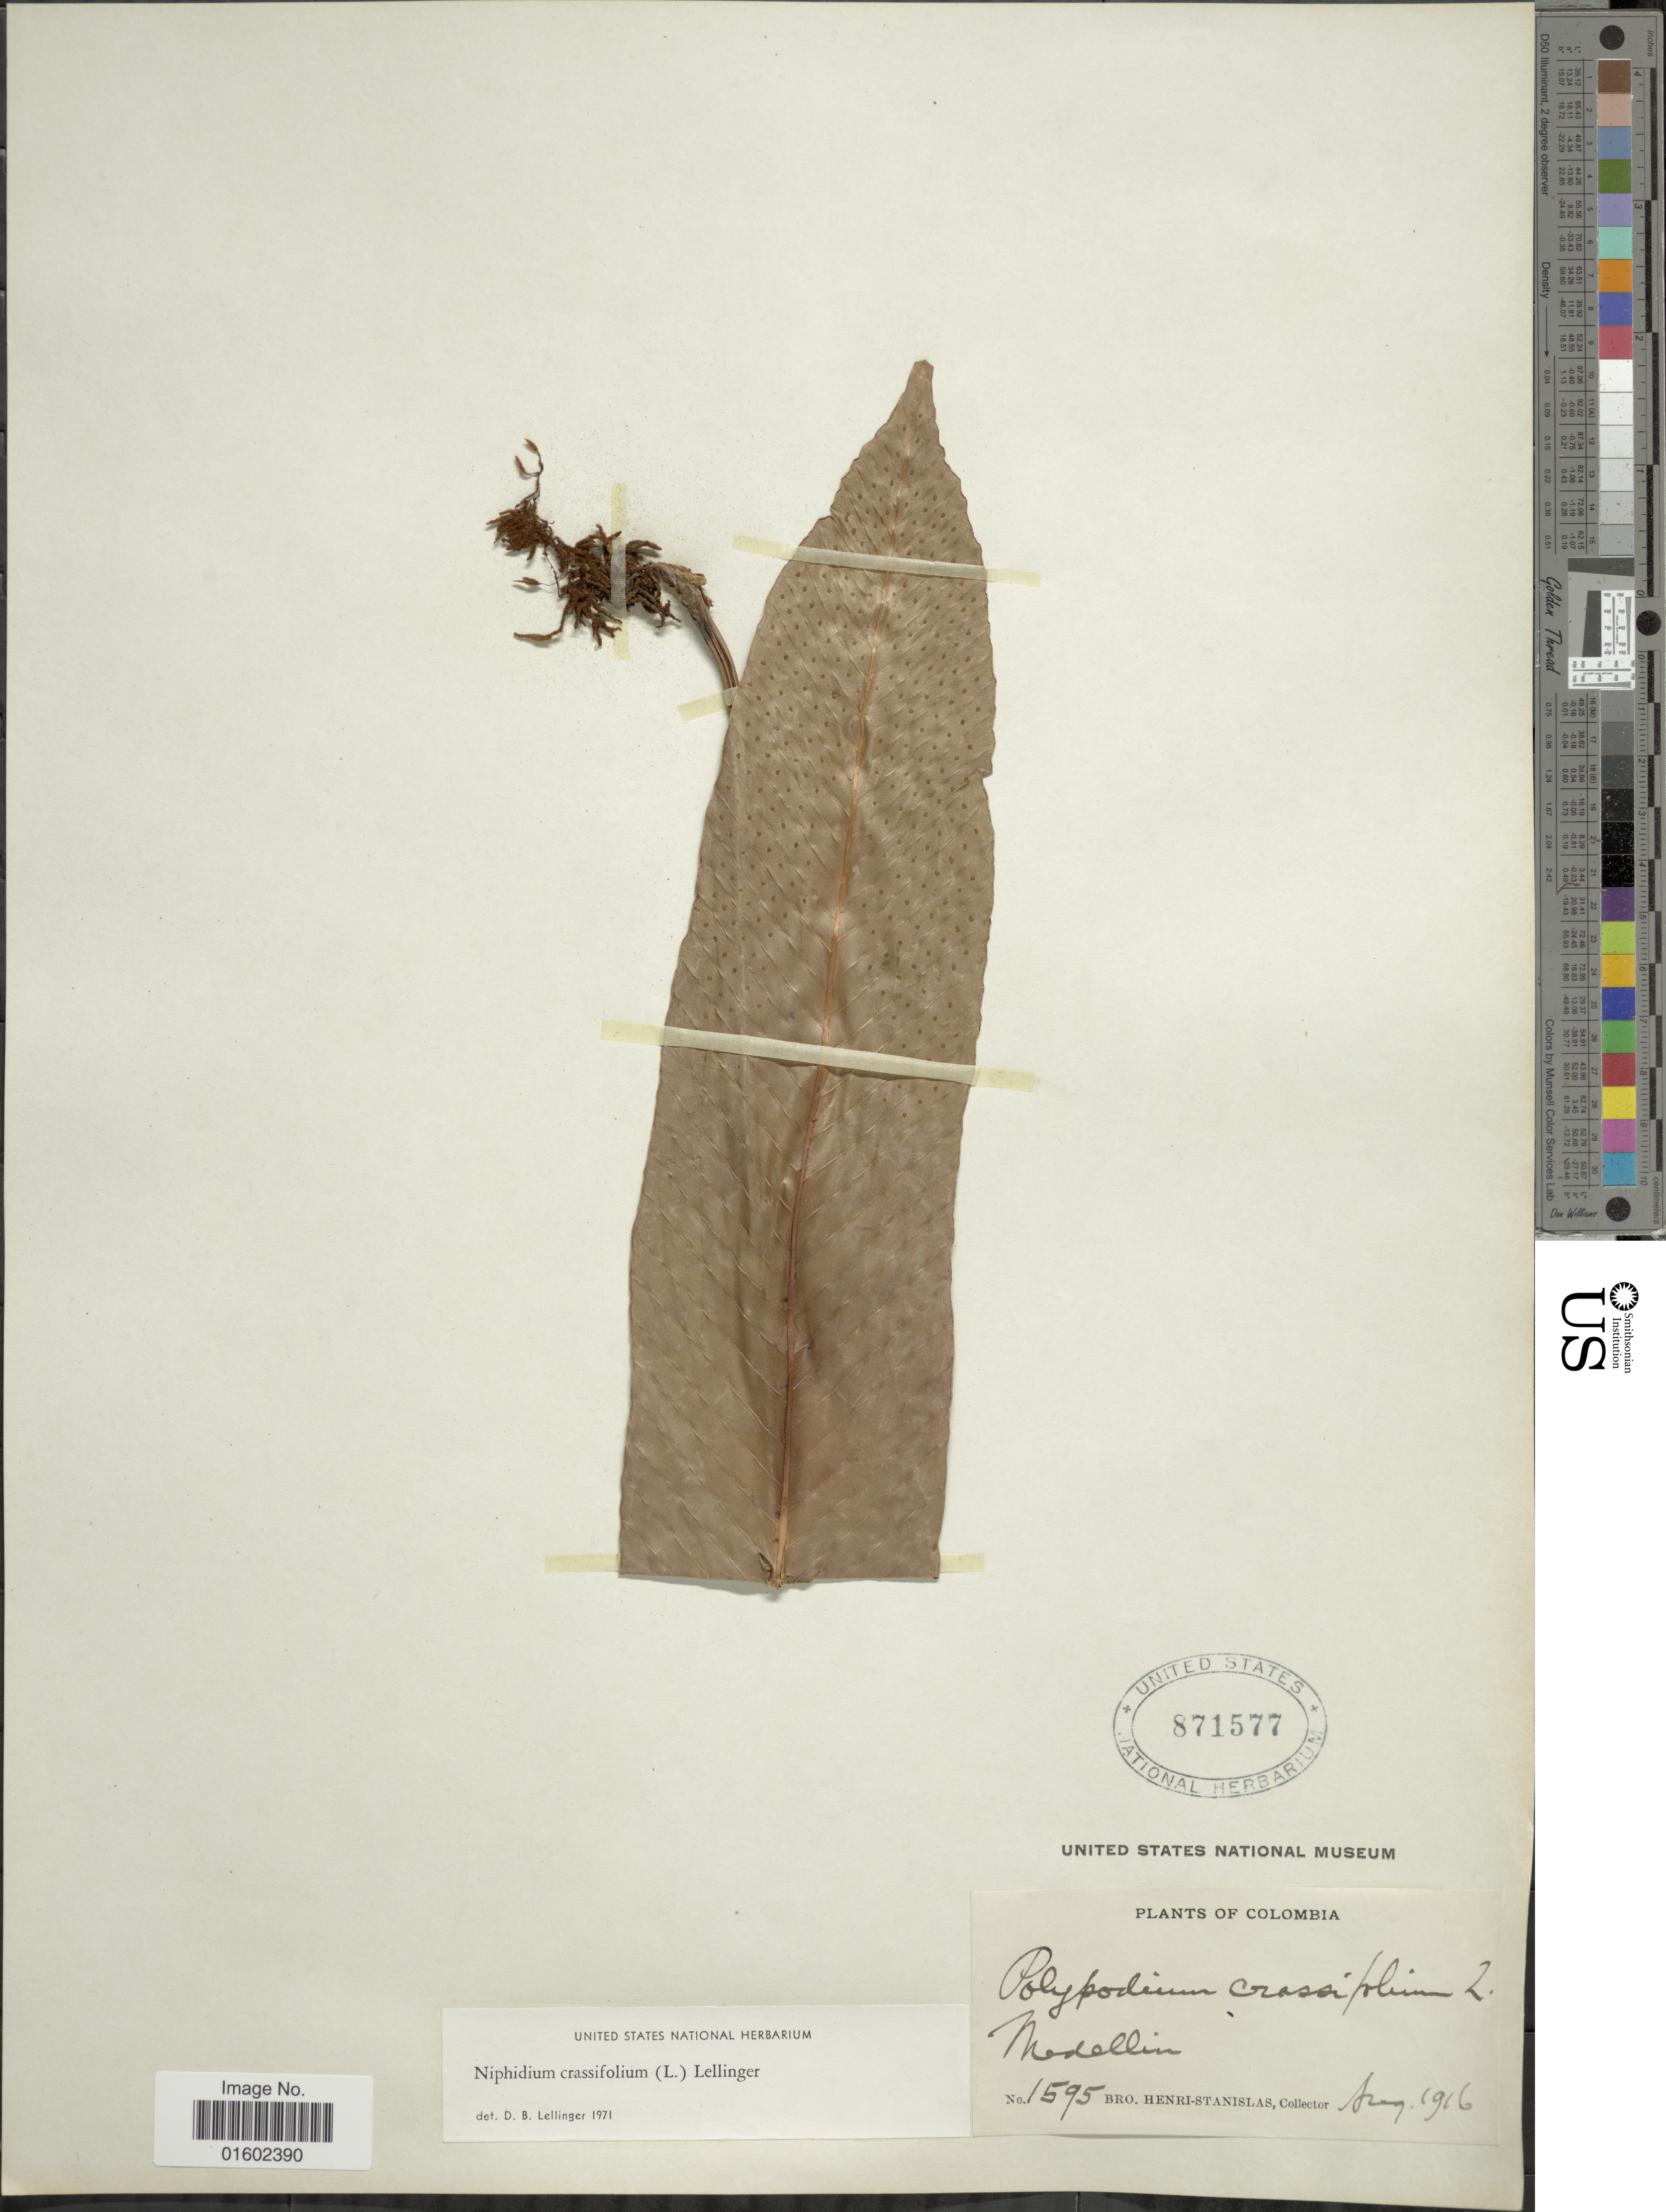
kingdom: Plantae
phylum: Tracheophyta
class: Polypodiopsida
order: Polypodiales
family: Polypodiaceae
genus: Niphidium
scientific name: Niphidium crassifolium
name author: (L.) Lellinger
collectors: Henri-Stanislas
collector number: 1595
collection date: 1916-08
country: Colombia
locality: Medellin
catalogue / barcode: US 871577